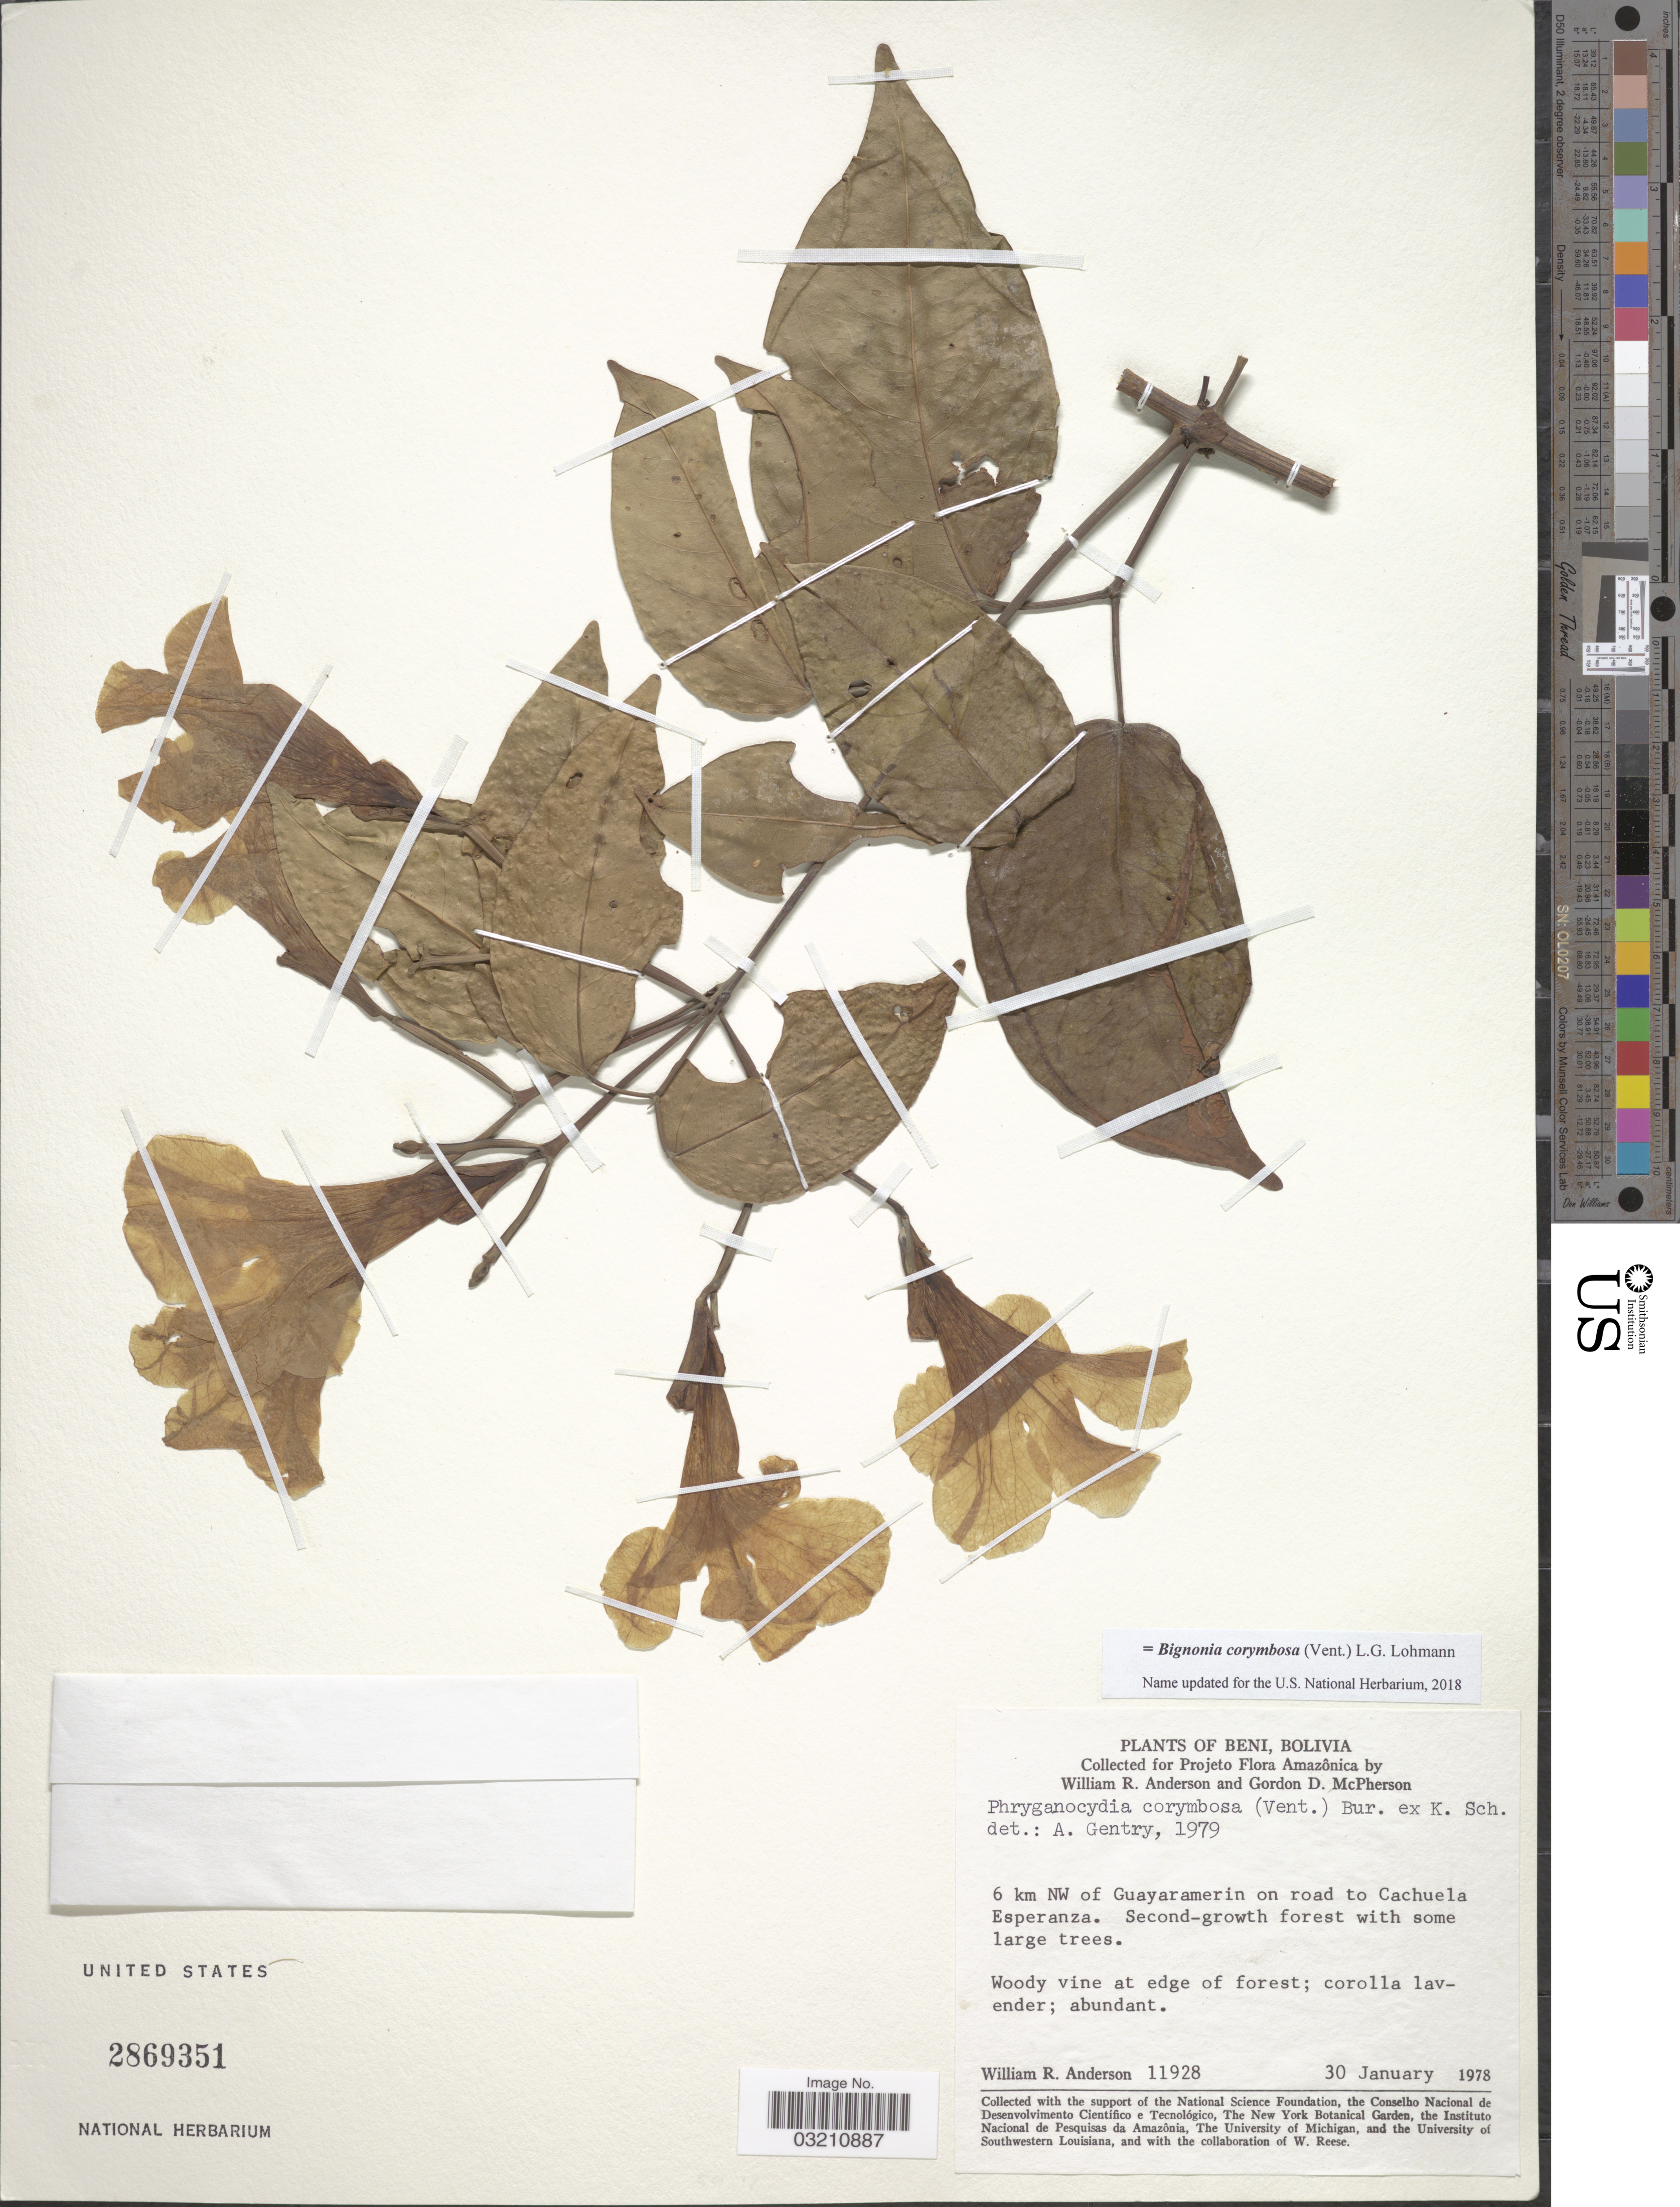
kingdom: Plantae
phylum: Tracheophyta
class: Magnoliopsida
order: Lamiales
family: Bignoniaceae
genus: Bignonia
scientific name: Bignonia corymbosa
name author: (Vent.) L.G. Lohmann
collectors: W. R. Anderson & G. D. McPherson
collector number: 11928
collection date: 1978-01-30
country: Bolivia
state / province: Beni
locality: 6 km NW of Guayaramerin on road to Cachuela Esperanza.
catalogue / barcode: US 2869351